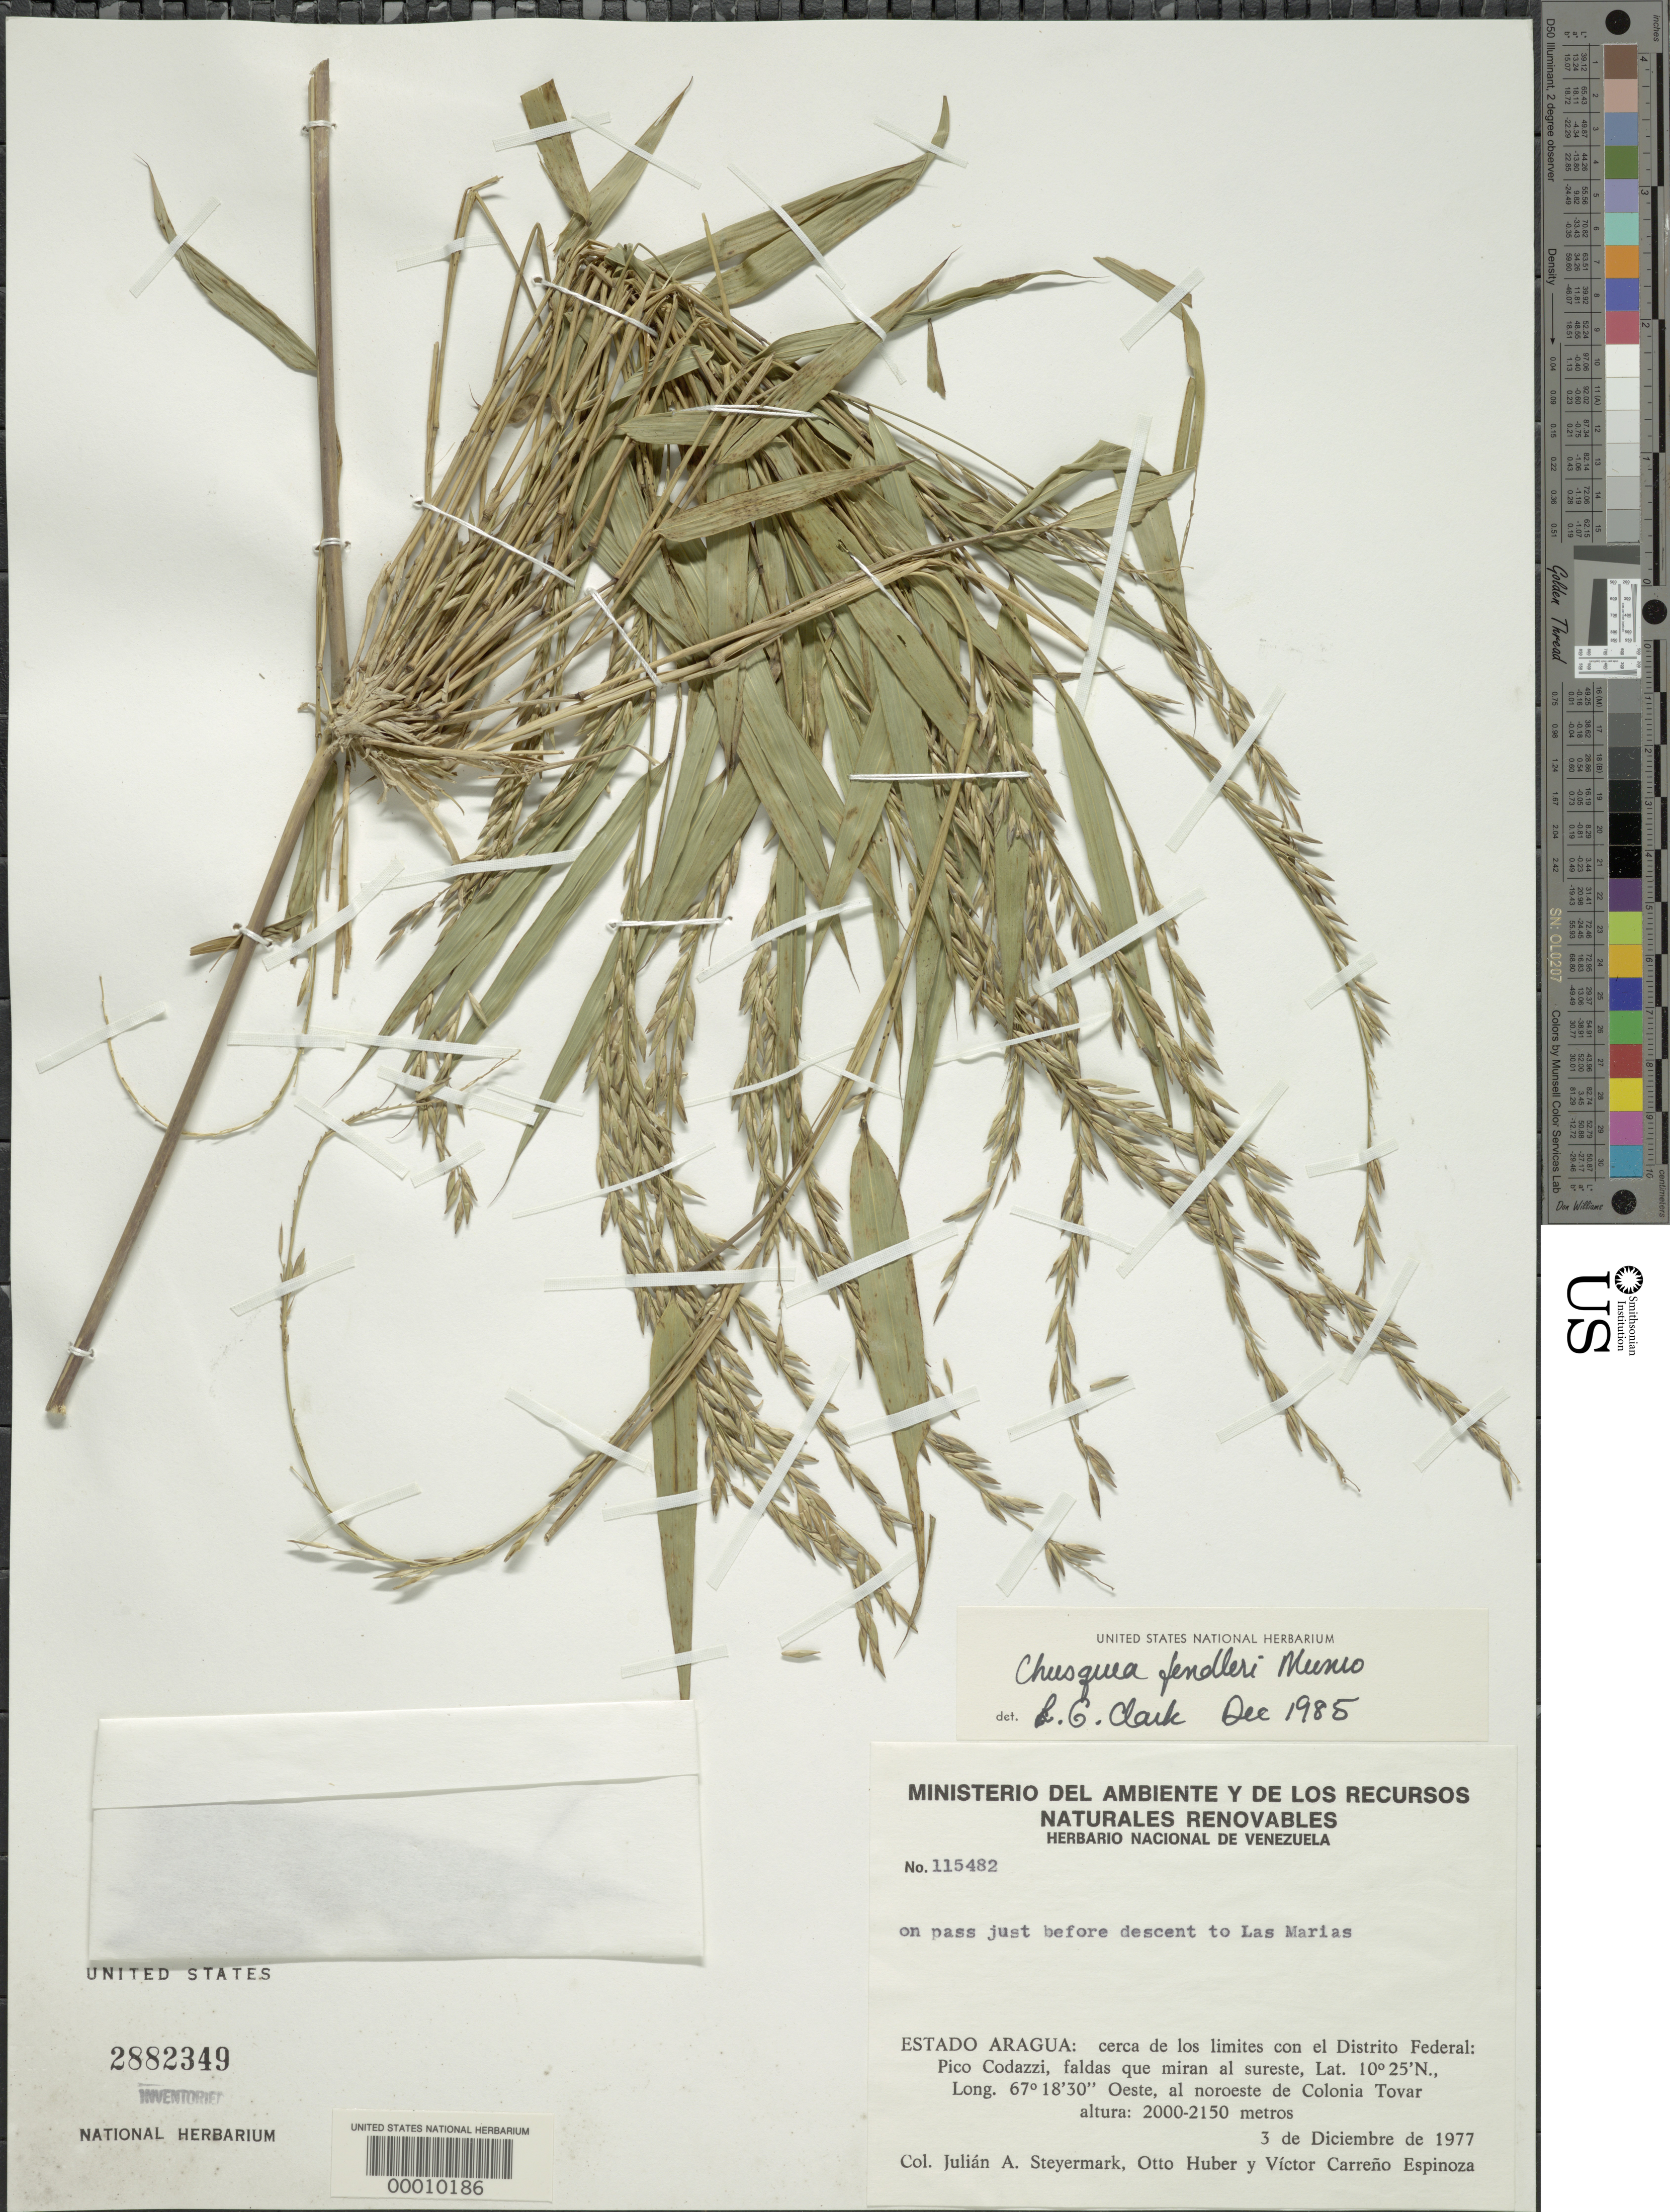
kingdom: Plantae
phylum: Tracheophyta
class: Liliopsida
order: Poales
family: Poaceae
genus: Chusquea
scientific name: Chusquea fendleri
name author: Munro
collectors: J. Steyermark, O. Huber & V. Carreño E.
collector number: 115482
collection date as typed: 03 Dec 1977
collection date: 1977-12-03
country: Venezuela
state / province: Aragua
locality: Pico codazzi: lat 10 25'n, long 67 18'30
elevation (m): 2000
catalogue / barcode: US 2882349